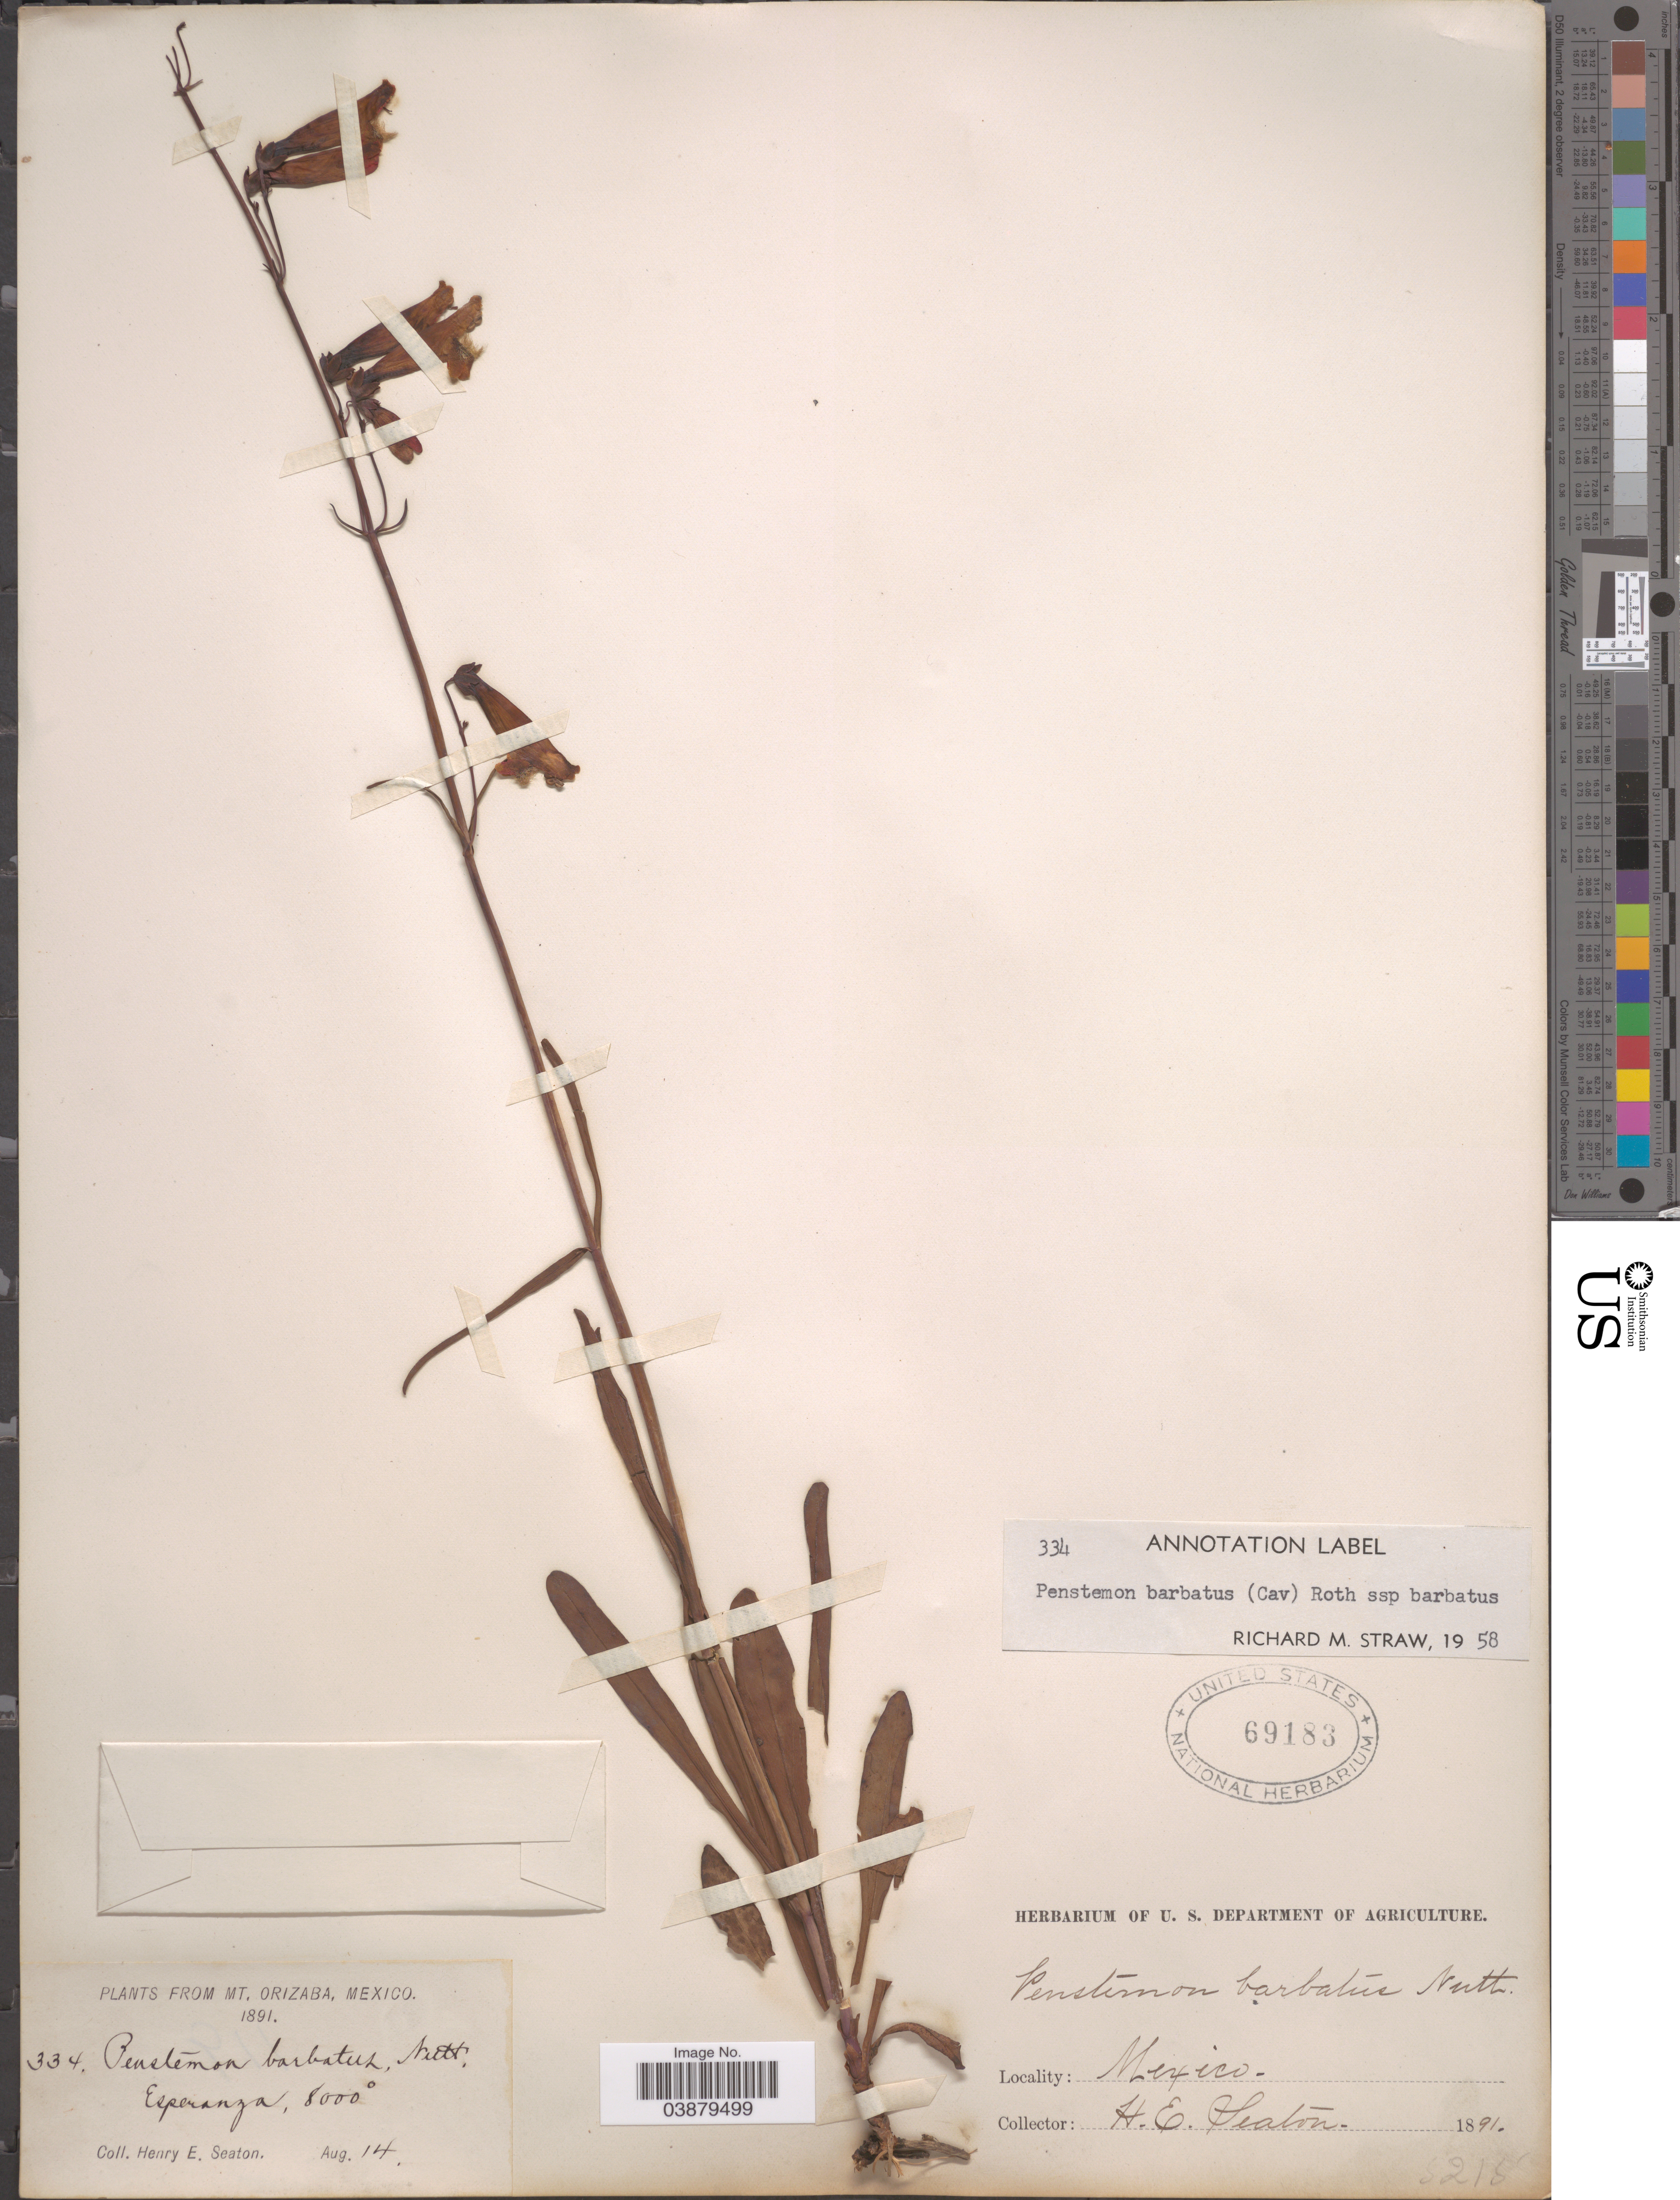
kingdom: Plantae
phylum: Tracheophyta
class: Magnoliopsida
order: Lamiales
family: Plantaginaceae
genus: Penstemon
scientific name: Penstemon barbatus subsp. barbatus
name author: (Cav.) Roth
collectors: H. E. Seaton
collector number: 334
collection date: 1891-08-14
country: Mexico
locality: From Mt. Orizaba. Esperanza.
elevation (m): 2438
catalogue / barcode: US 69183